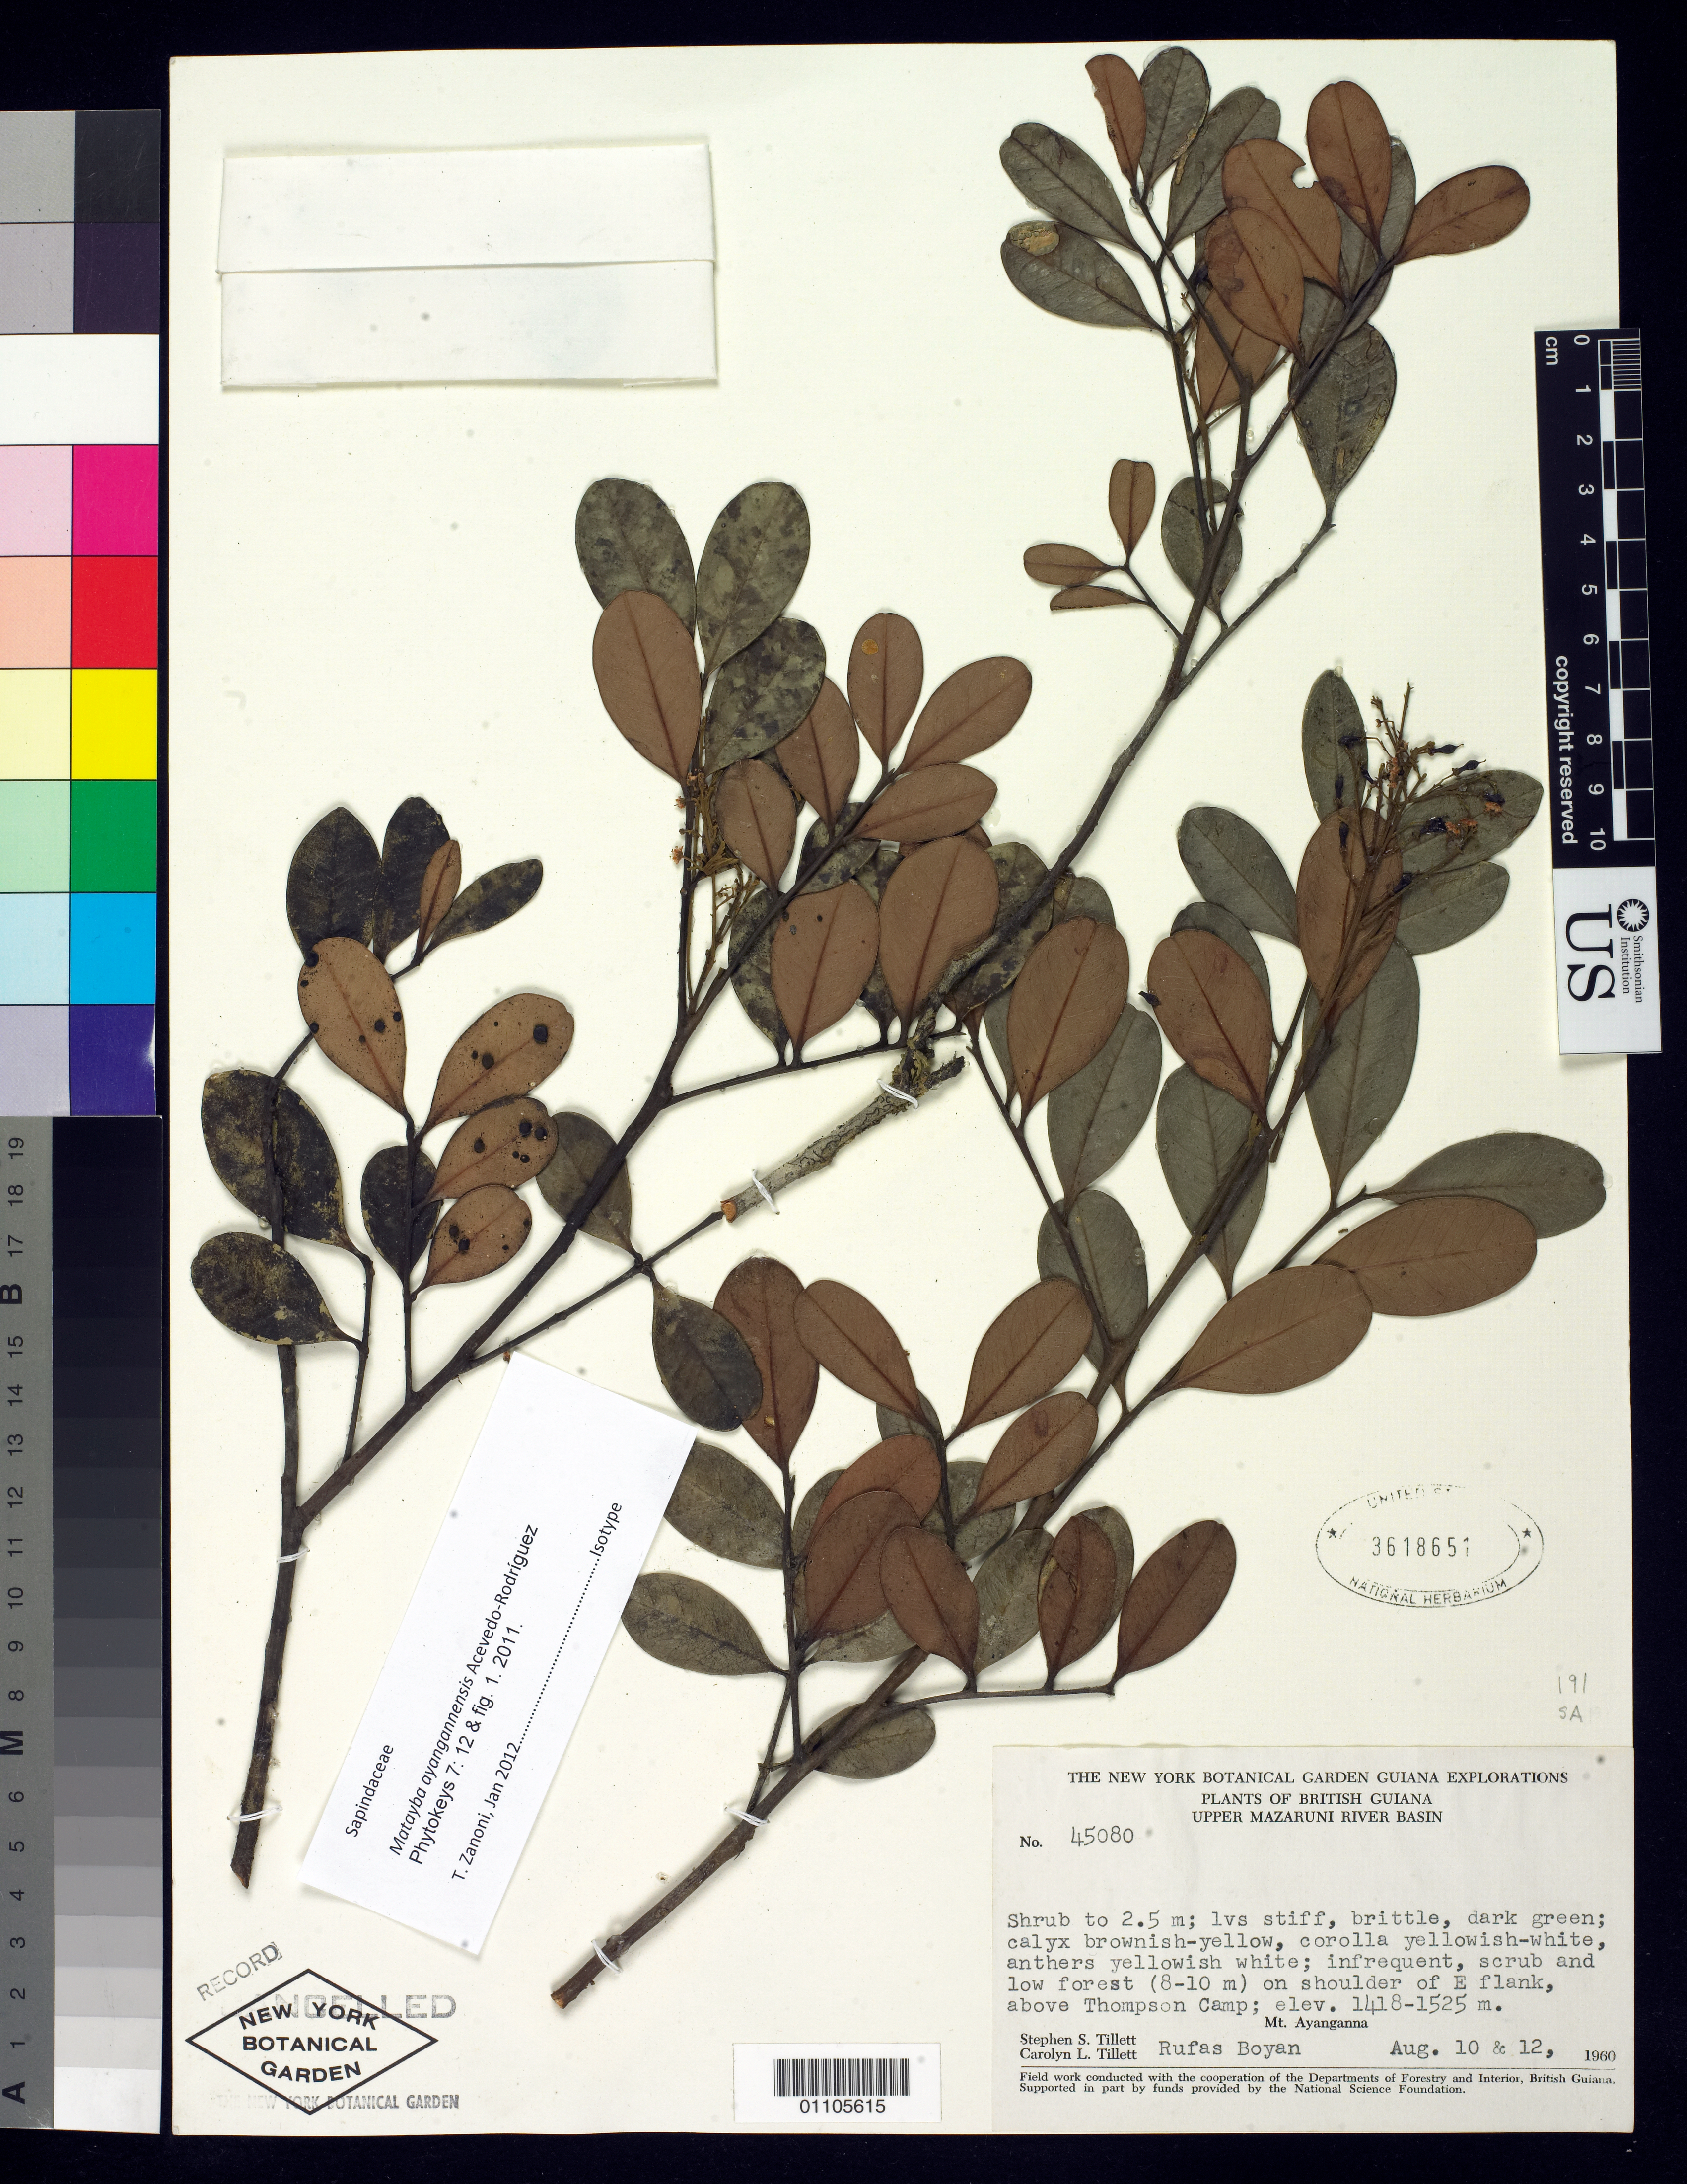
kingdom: Plantae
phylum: Tracheophyta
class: Magnoliopsida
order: Sapindales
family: Sapindaceae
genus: Matayba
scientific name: Matayba ayangannensis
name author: Acev.-Rodr.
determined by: Zanoni, T. A., (NY), New York Botanical Garden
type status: Isotype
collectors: S. S. Tillett, C. L. Tillett & R. Boyan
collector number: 45080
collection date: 1960-08-10,1960-08-12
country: Guyana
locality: British Guiana, Upper Mazaruni River Basin. Mt. Ayanganna. On shoulder of E flank, above Thompson Camp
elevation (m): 1418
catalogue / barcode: US 3618651